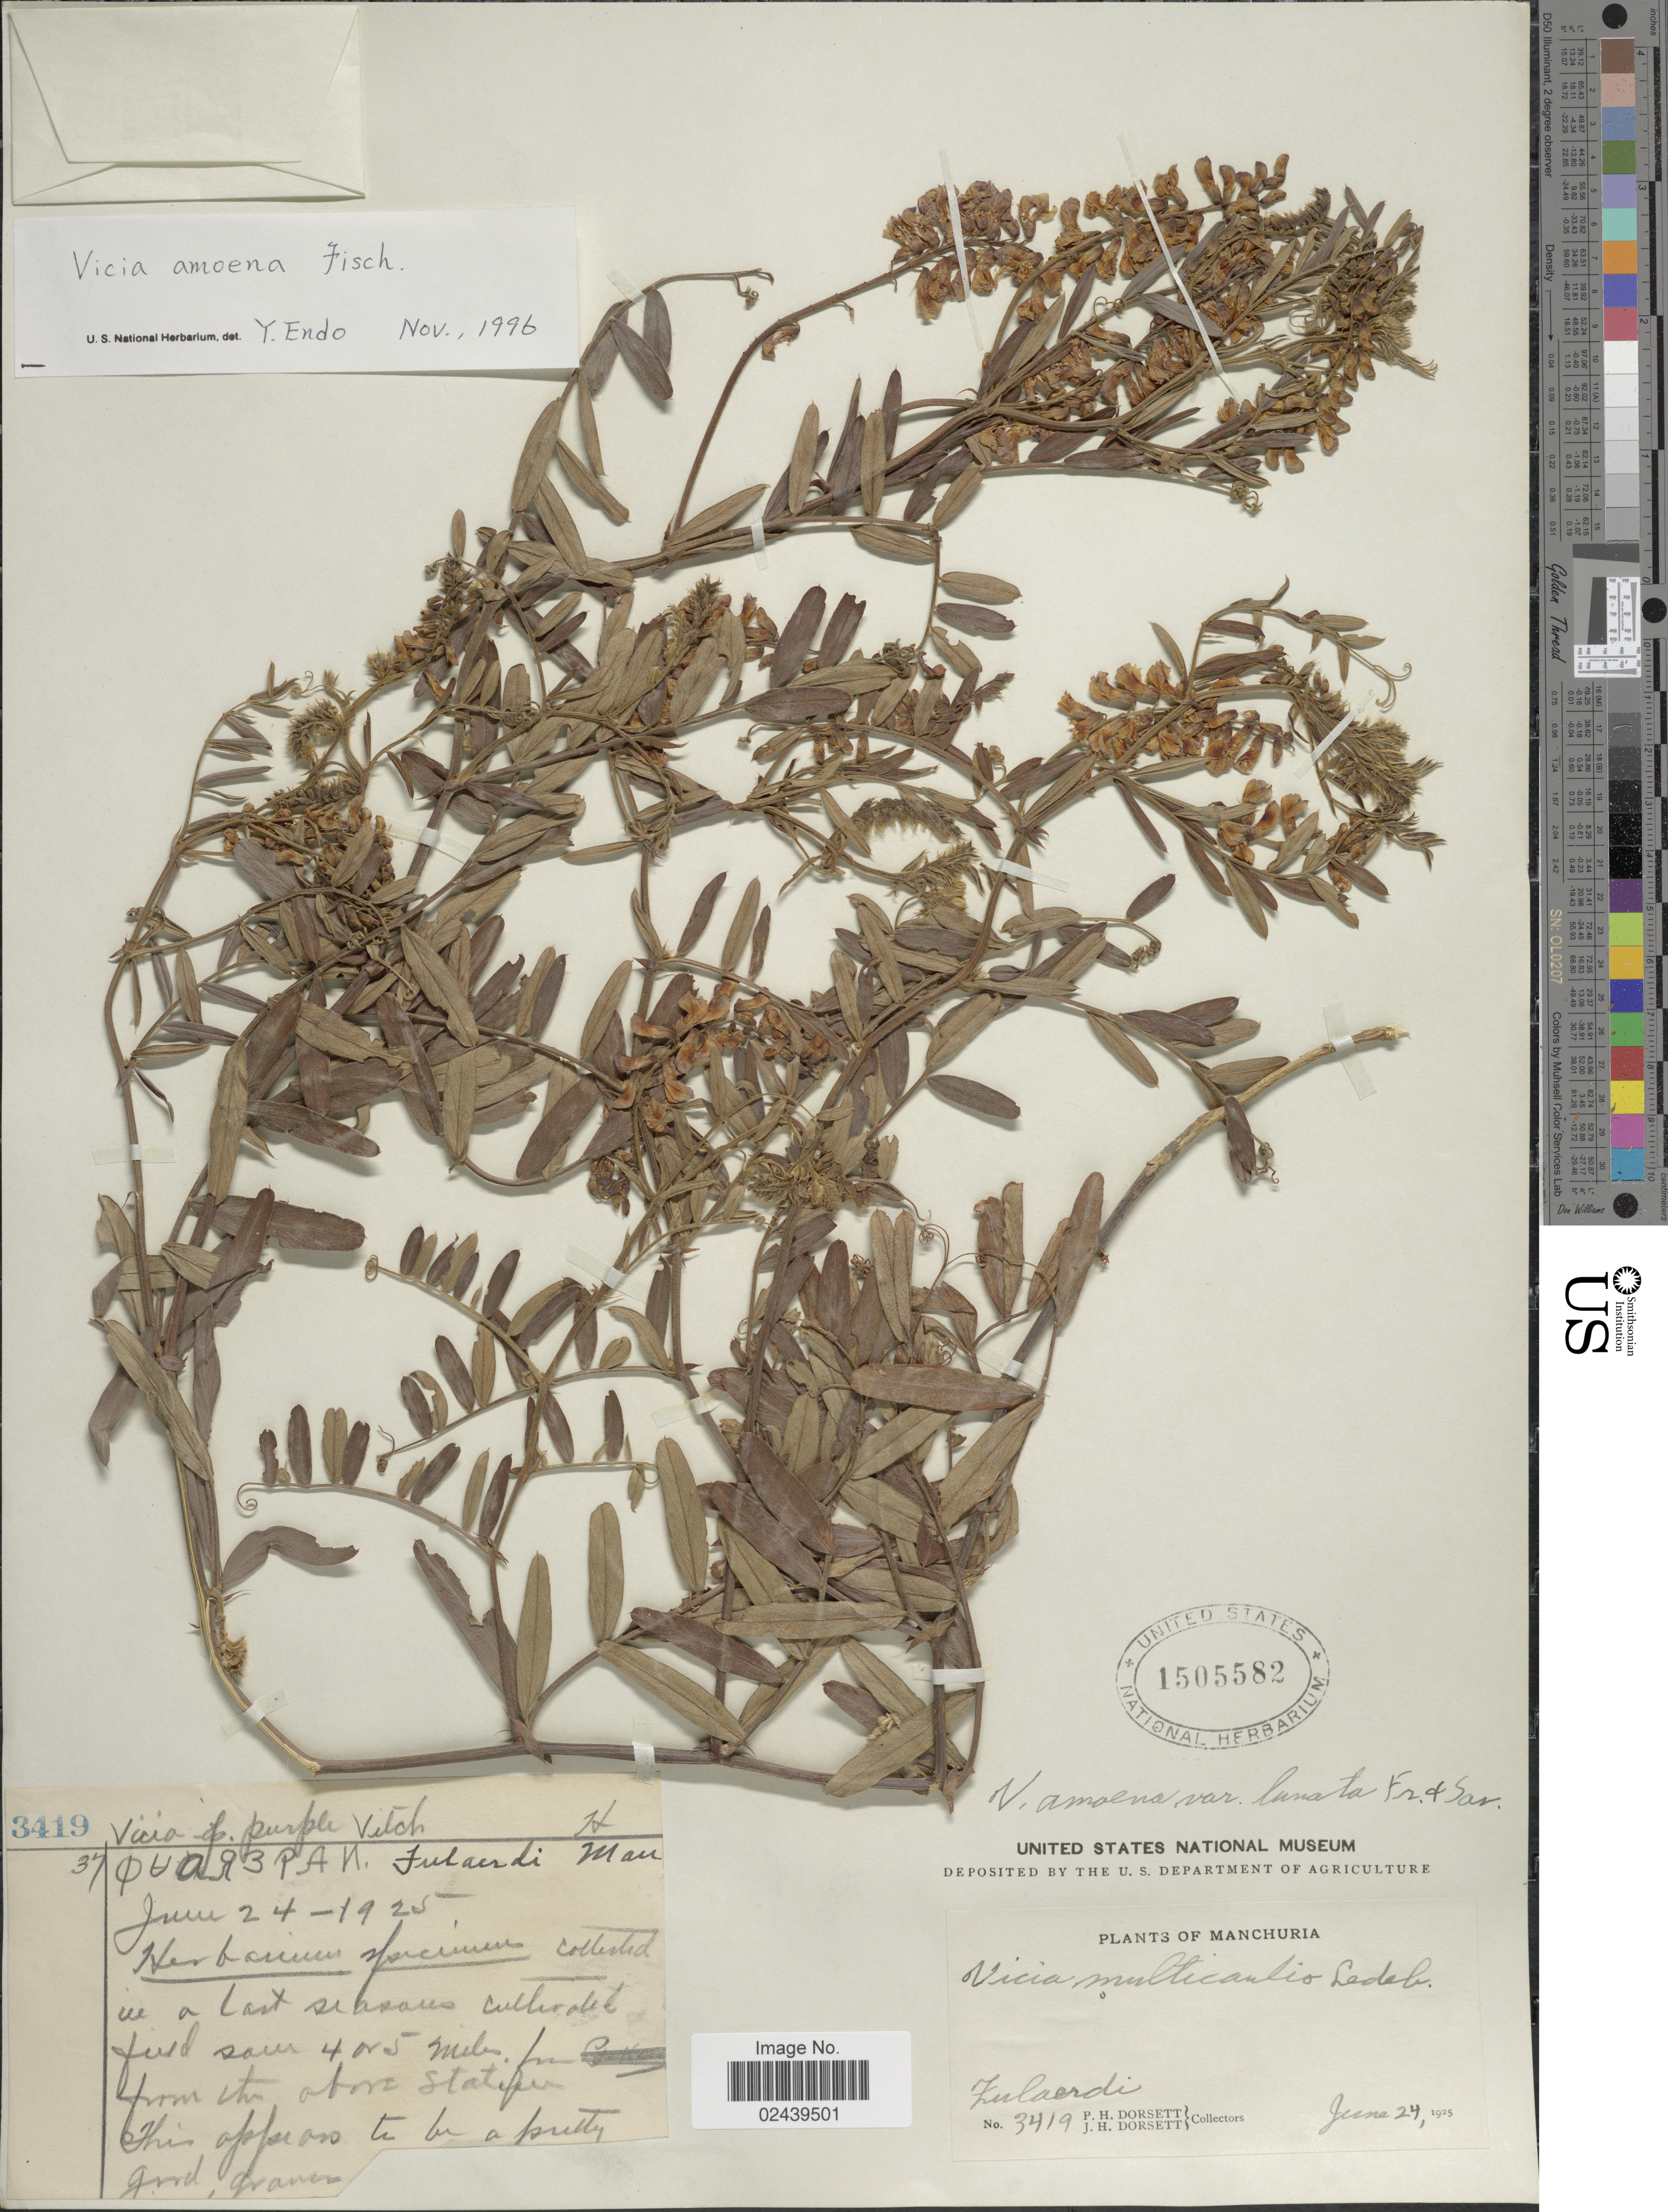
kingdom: Plantae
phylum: Tracheophyta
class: Magnoliopsida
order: Fabales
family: Fabaceae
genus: Vicia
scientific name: Vicia amoena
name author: Fisch. ex Ser.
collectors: P. H. Dorsett & J. Dorsett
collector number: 3419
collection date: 1925-06-24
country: China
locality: Manchuria, Zulaerdi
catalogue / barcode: US 1505582